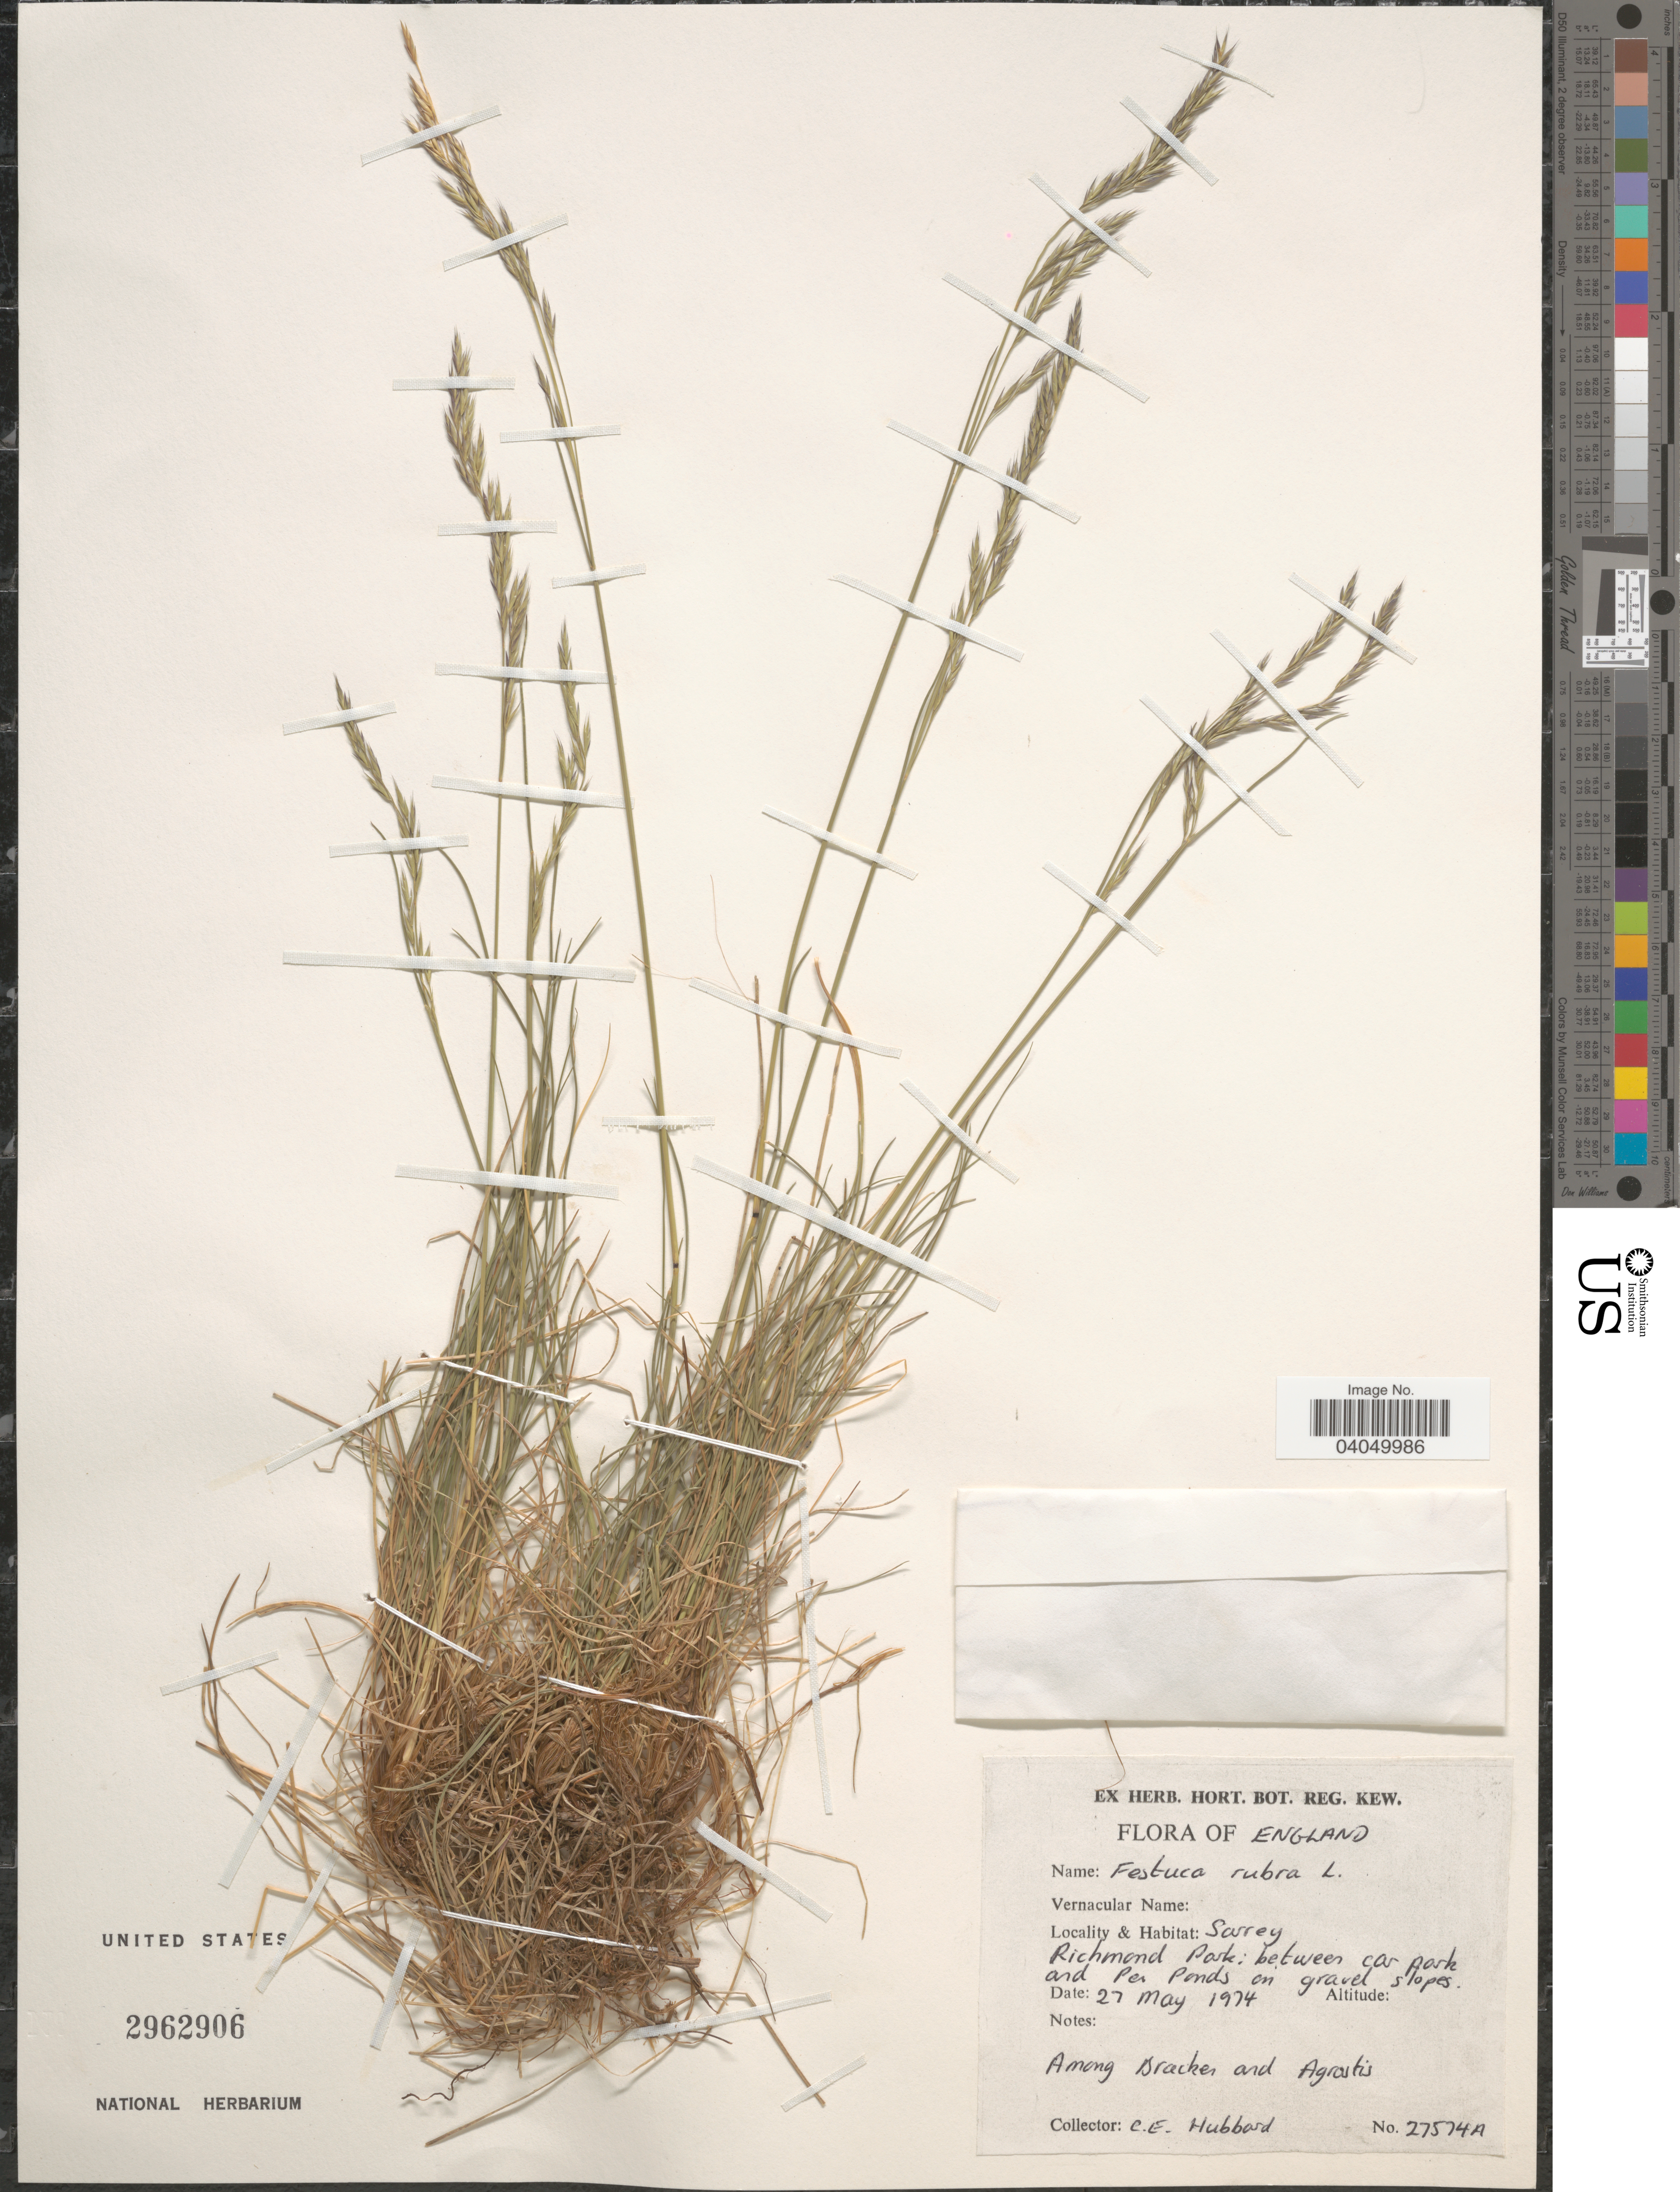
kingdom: Plantae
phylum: Tracheophyta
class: Liliopsida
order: Poales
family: Poaceae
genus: Festuca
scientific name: Festuca rubra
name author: L.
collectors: C. E. Hubbard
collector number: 27574A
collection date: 1974-05-27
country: United Kingdom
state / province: England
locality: Sarrey Richmond Park; between car park and Per Ponds on gravel slopes.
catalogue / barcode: US 2962906